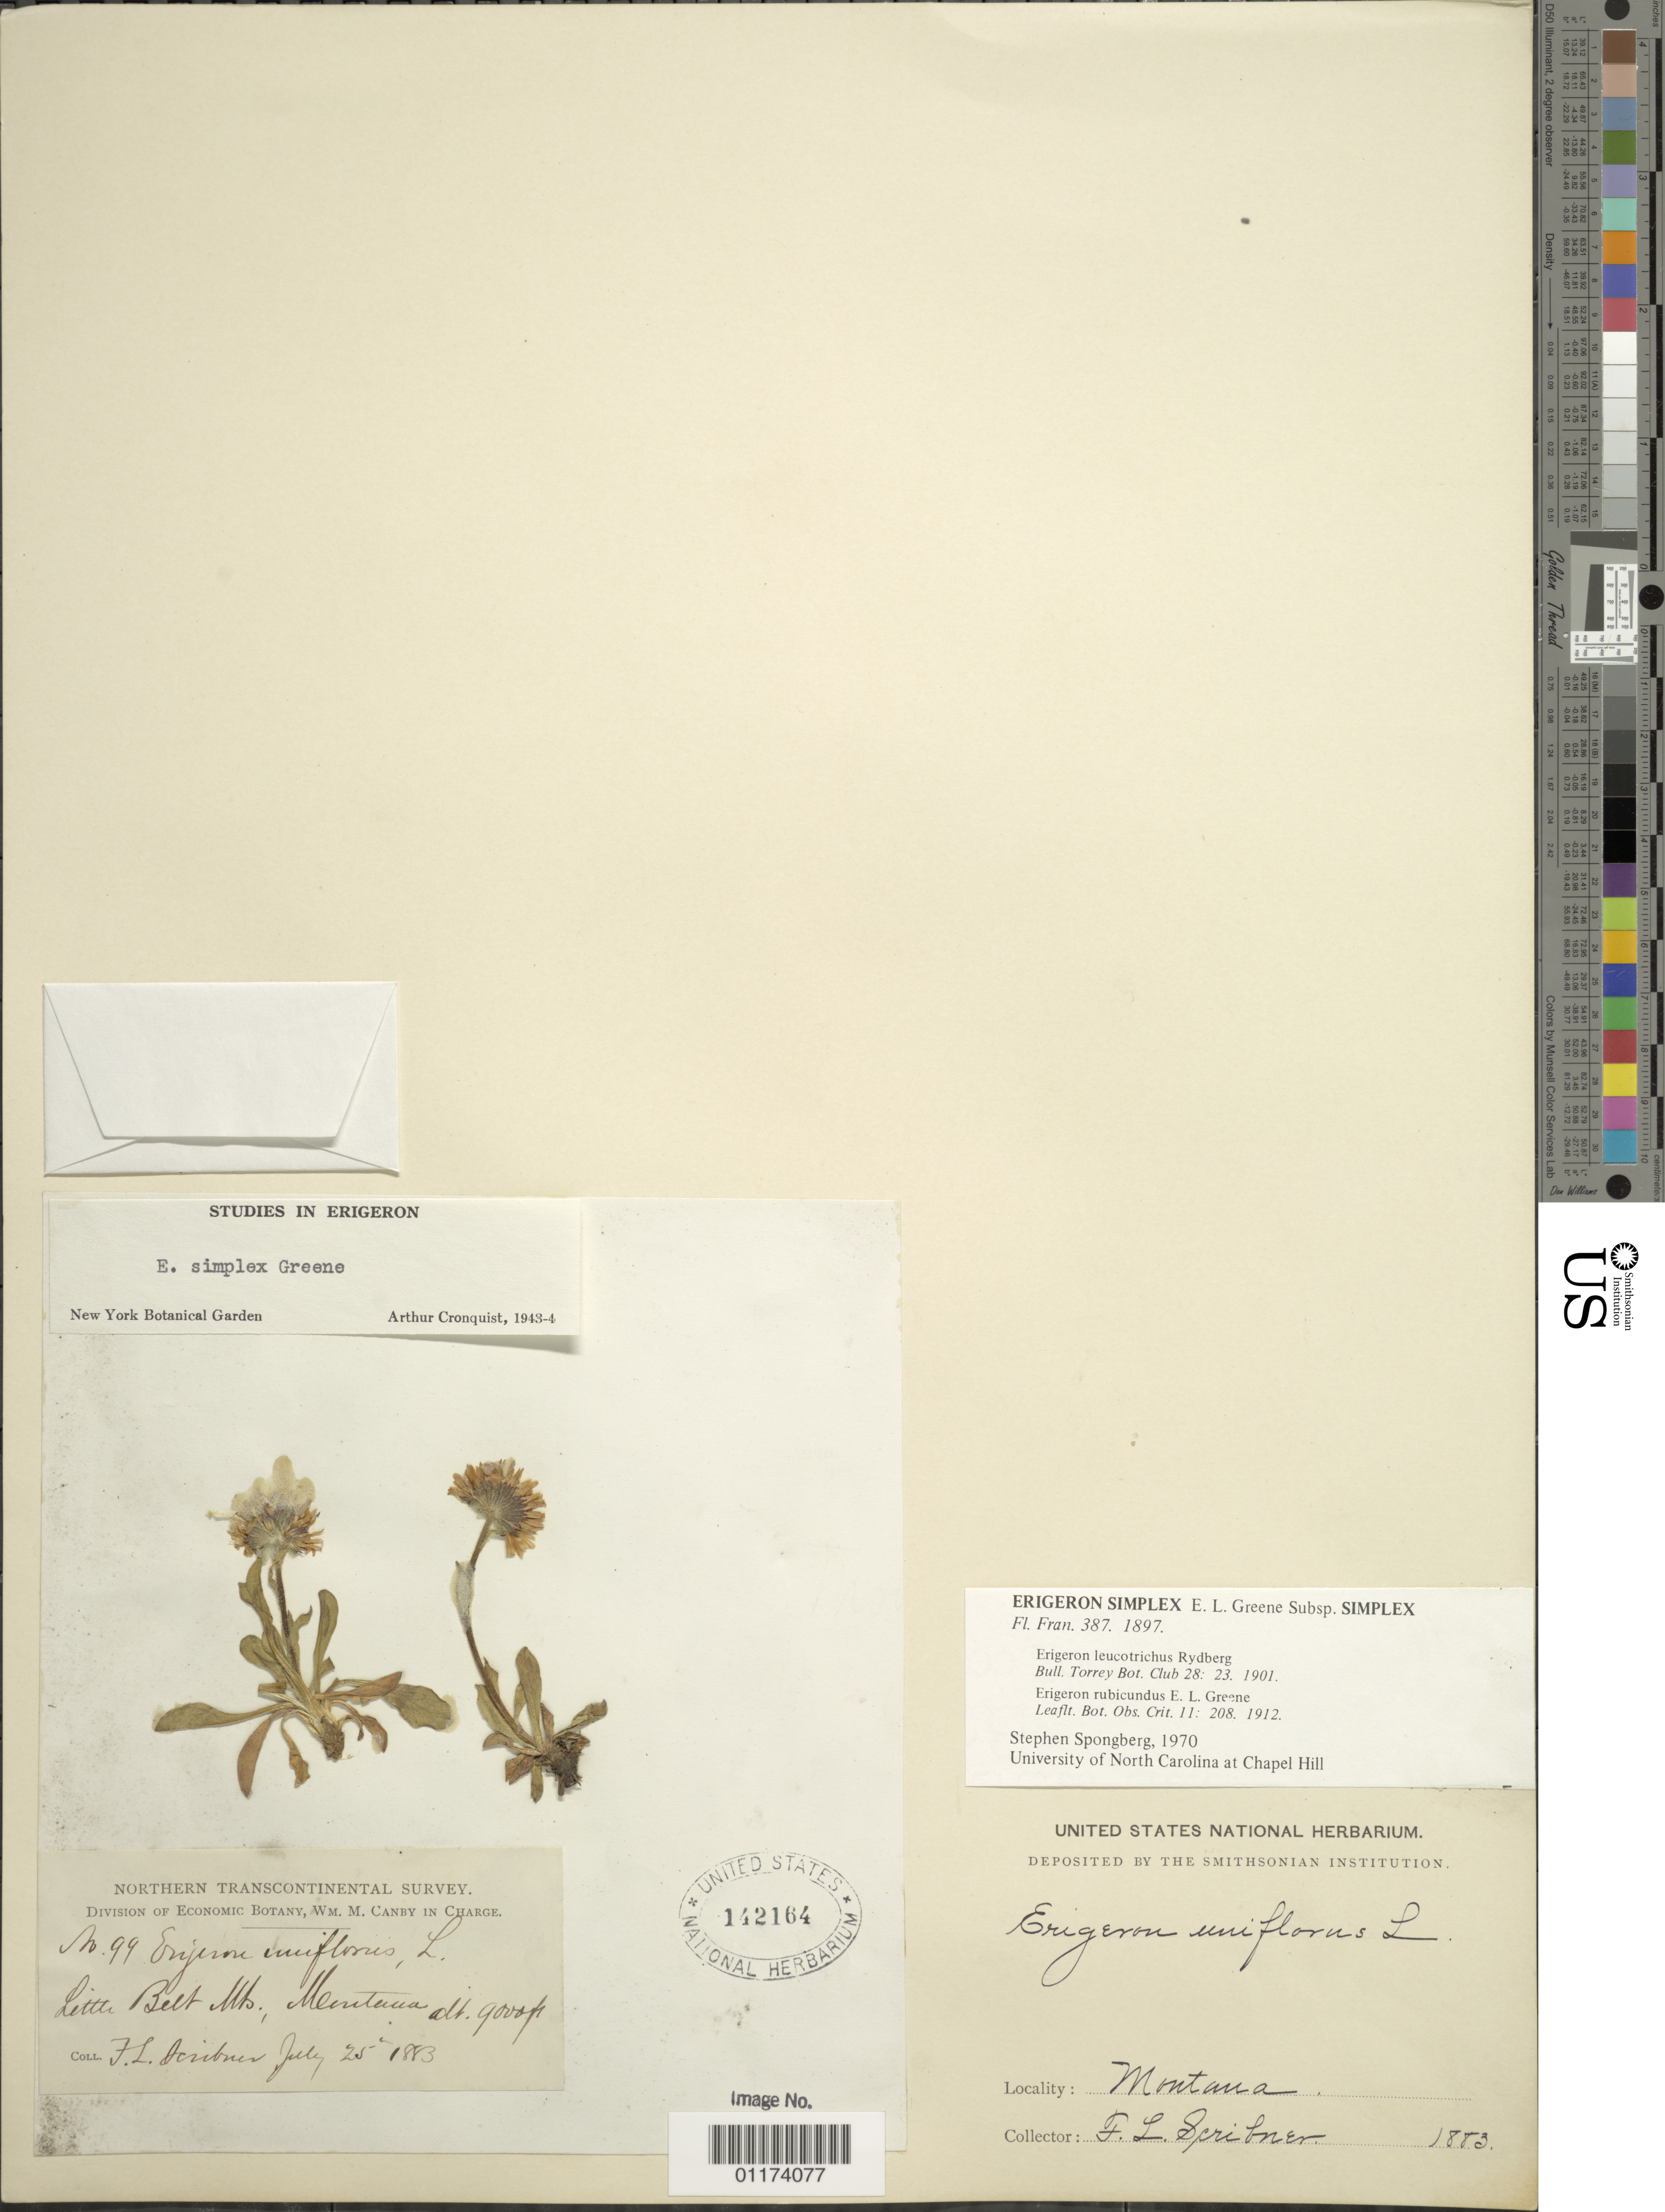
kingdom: Plantae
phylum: Tracheophyta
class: Magnoliopsida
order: Asterales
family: Asteraceae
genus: Erigeron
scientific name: Erigeron simplex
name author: Greene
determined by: Cronquist, A. J.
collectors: F. L. Scribner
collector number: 99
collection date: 1883-07-25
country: United States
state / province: Montana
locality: Little Belt Mts.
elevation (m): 2743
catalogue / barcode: US 142164